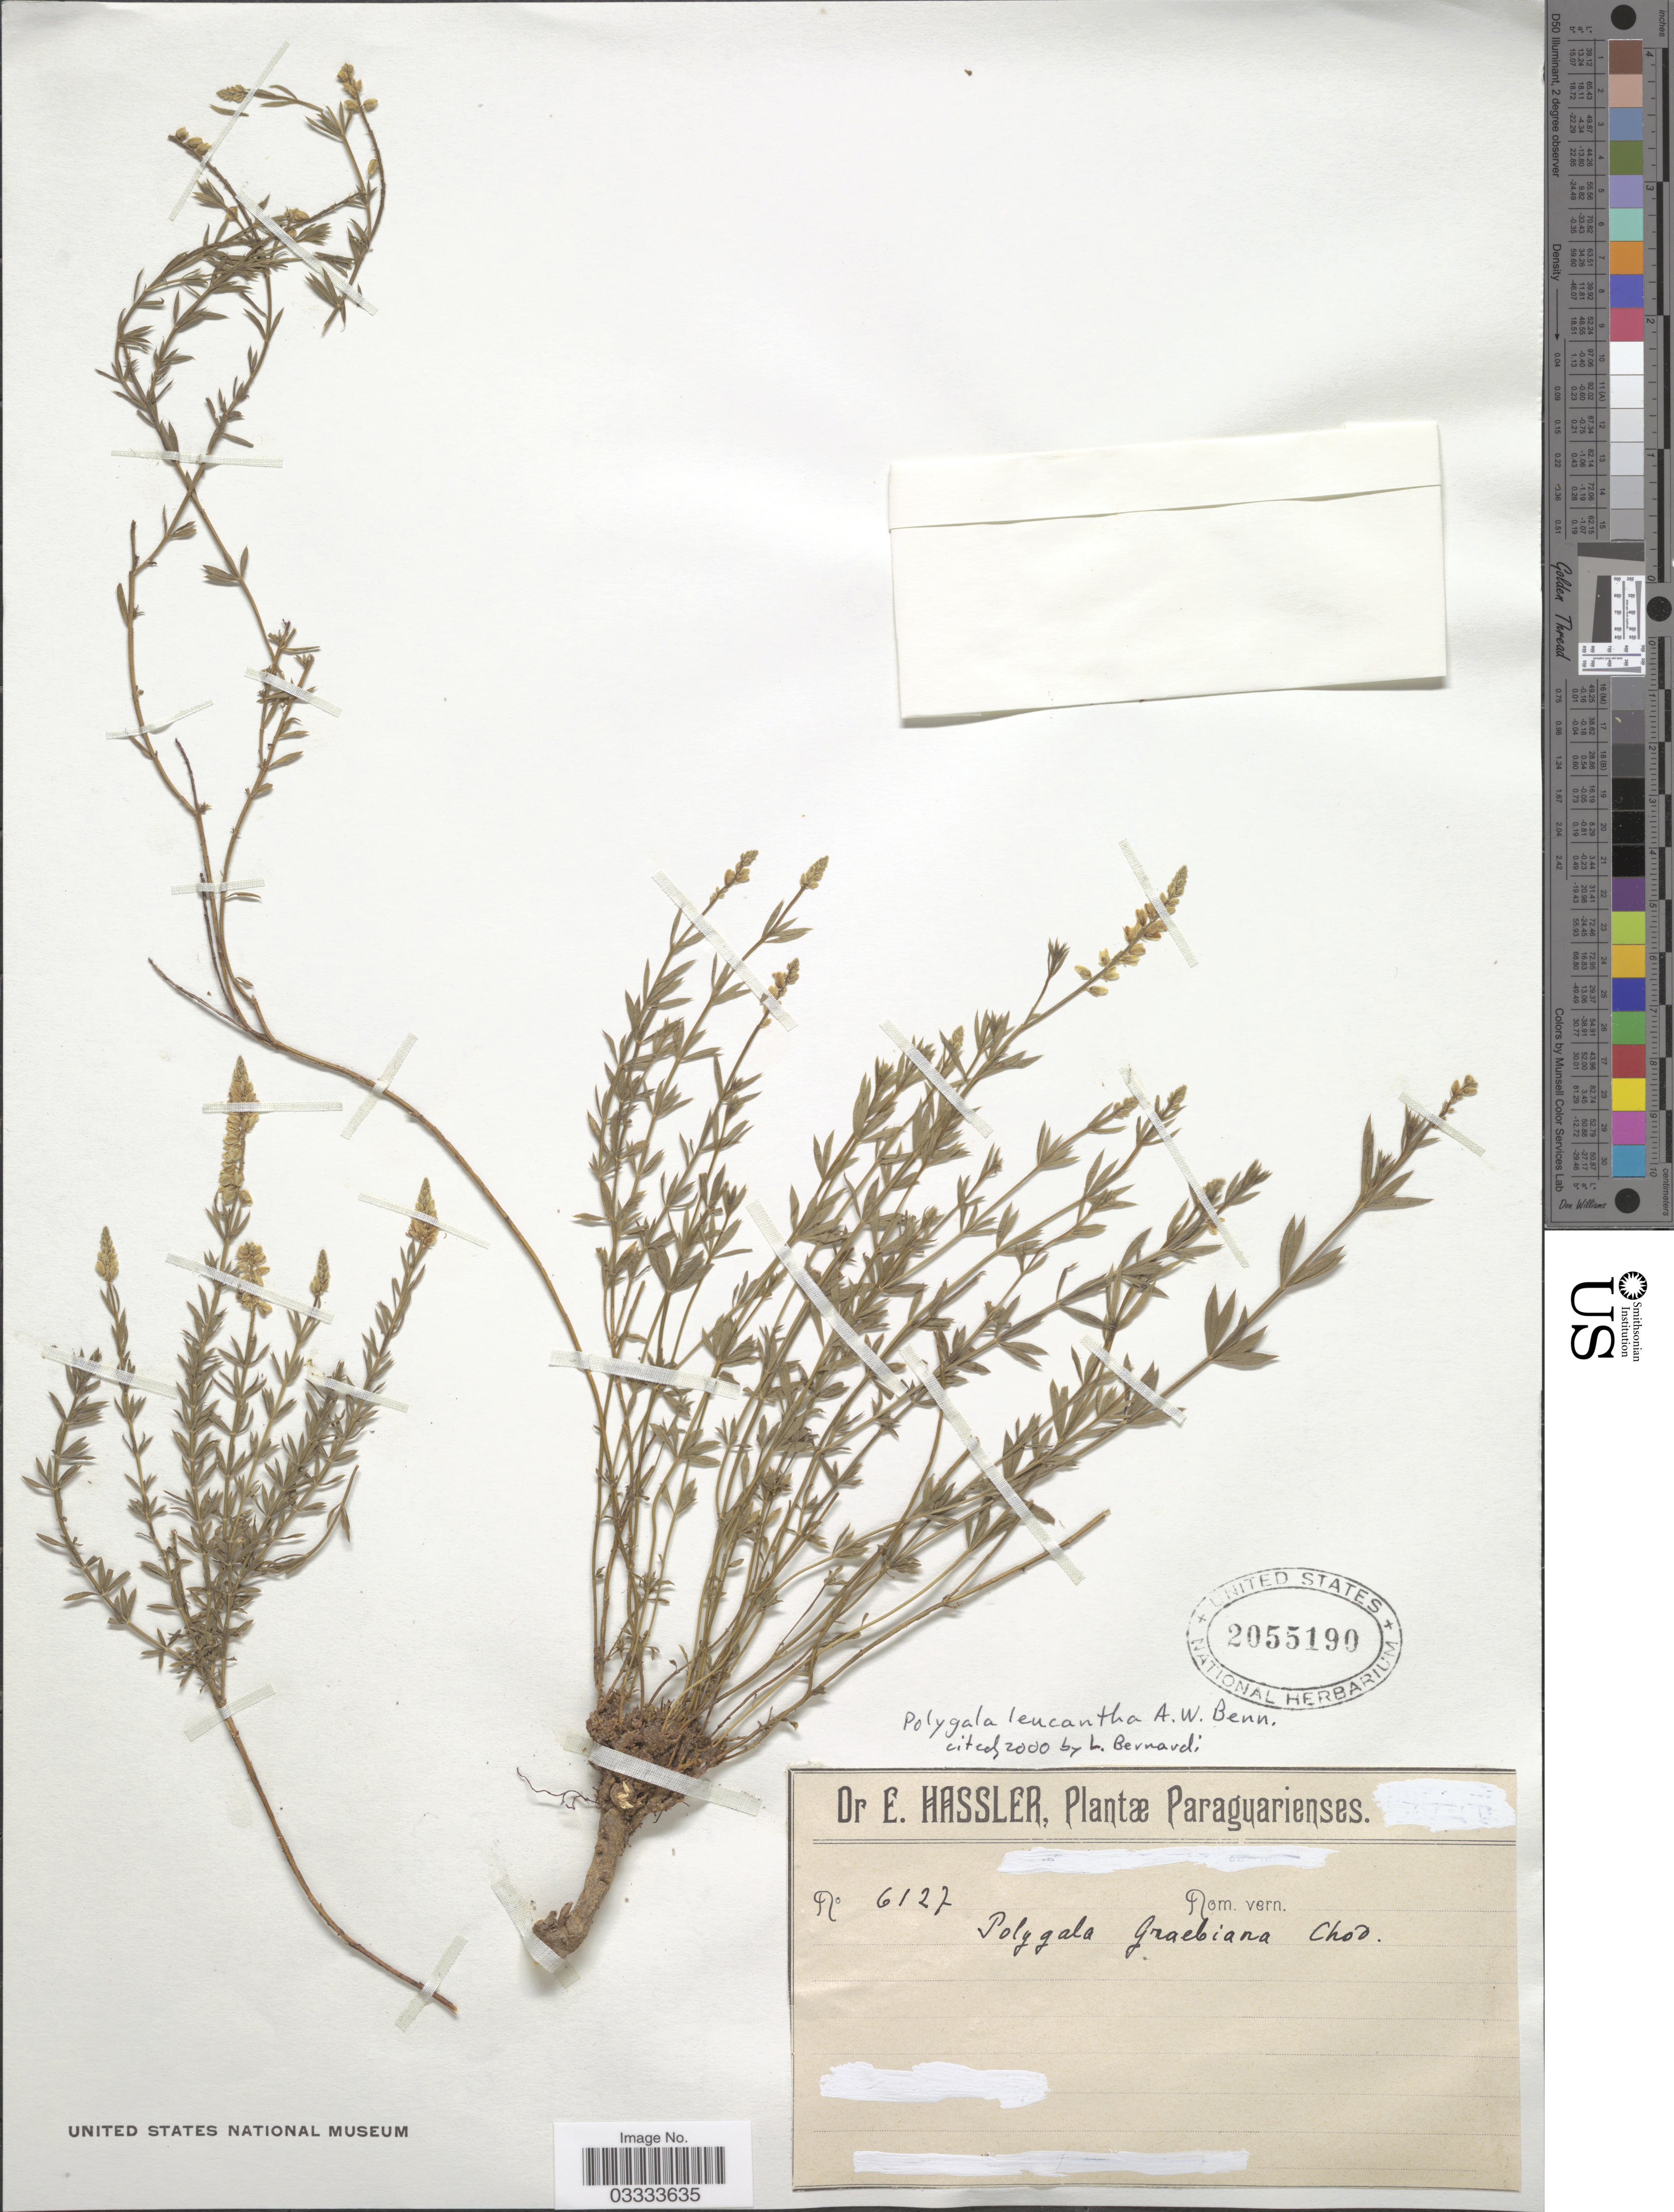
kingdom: Plantae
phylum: Tracheophyta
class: Magnoliopsida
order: Fabales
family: Polygalaceae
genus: Polygala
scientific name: Polygala leucantha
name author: A.W. Benn.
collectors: E. Hassler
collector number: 6127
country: Paraguay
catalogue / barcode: US 2055190